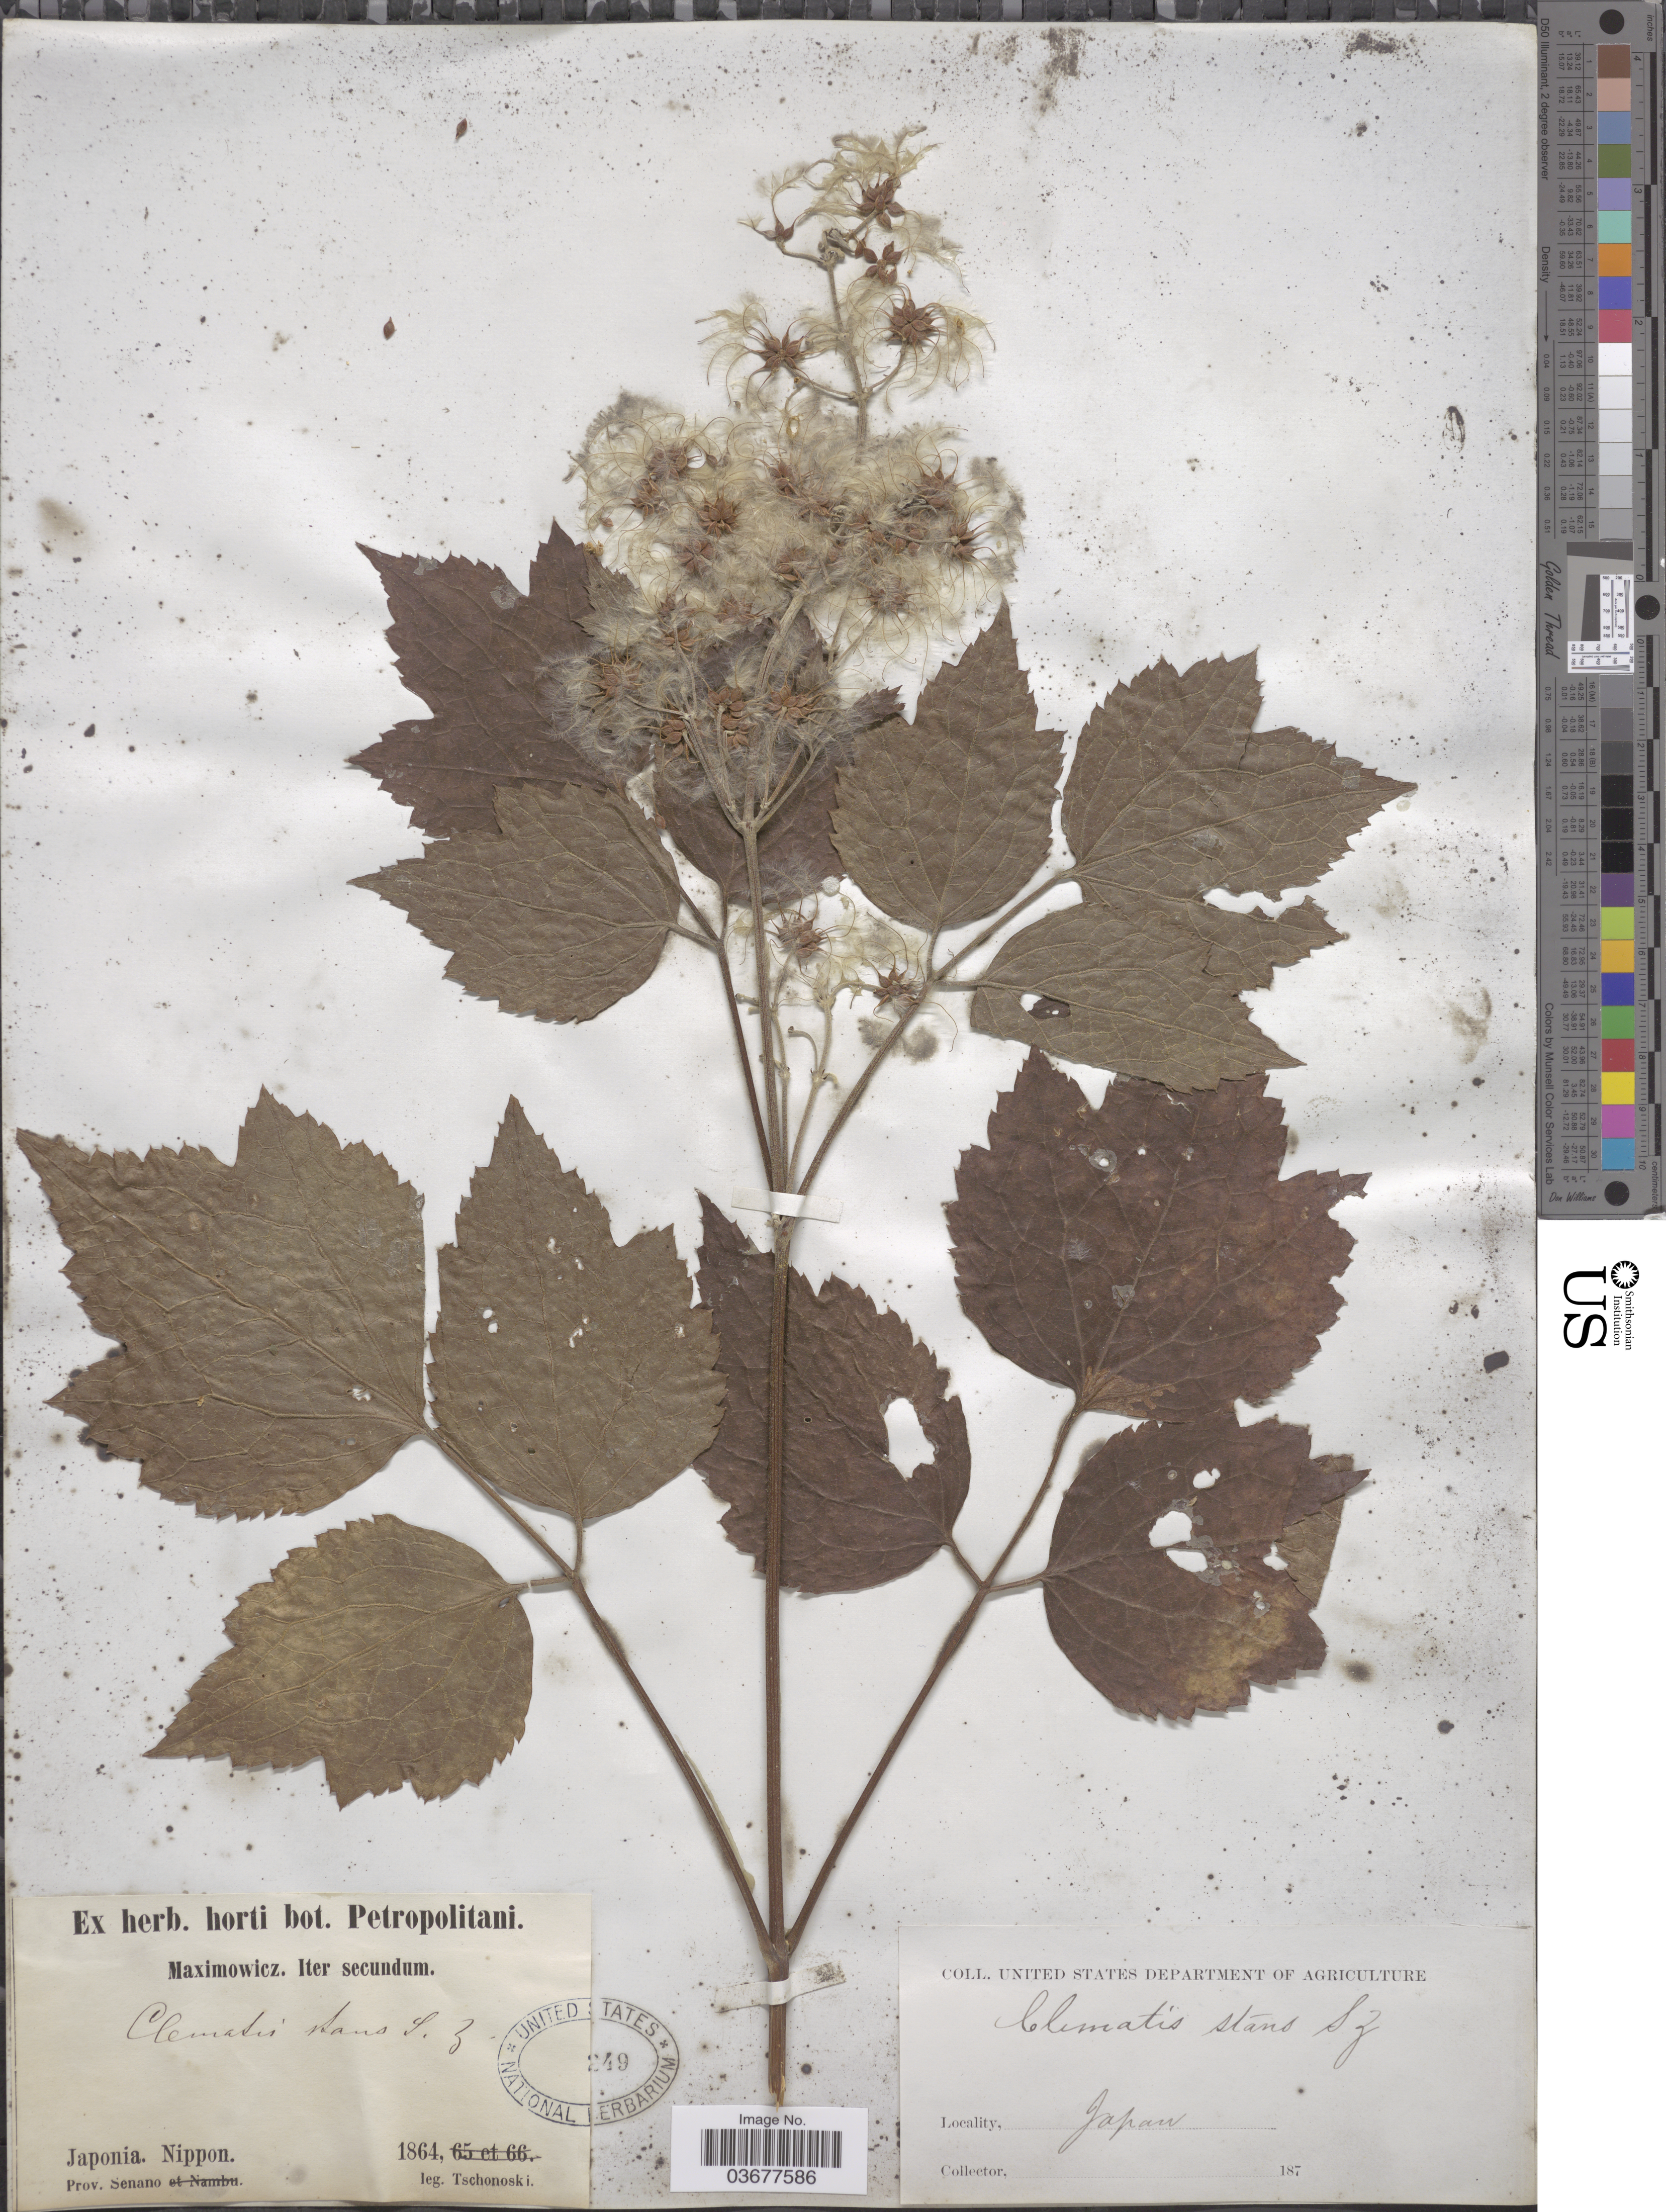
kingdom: Plantae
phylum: Tracheophyta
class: Magnoliopsida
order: Ranunculales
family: Ranunculaceae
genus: Clematis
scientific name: Clematis stans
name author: Siebold & Zucc.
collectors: -. Tschonoski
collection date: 1864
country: Japan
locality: Nippon. Prov. Senano.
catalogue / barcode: US 249